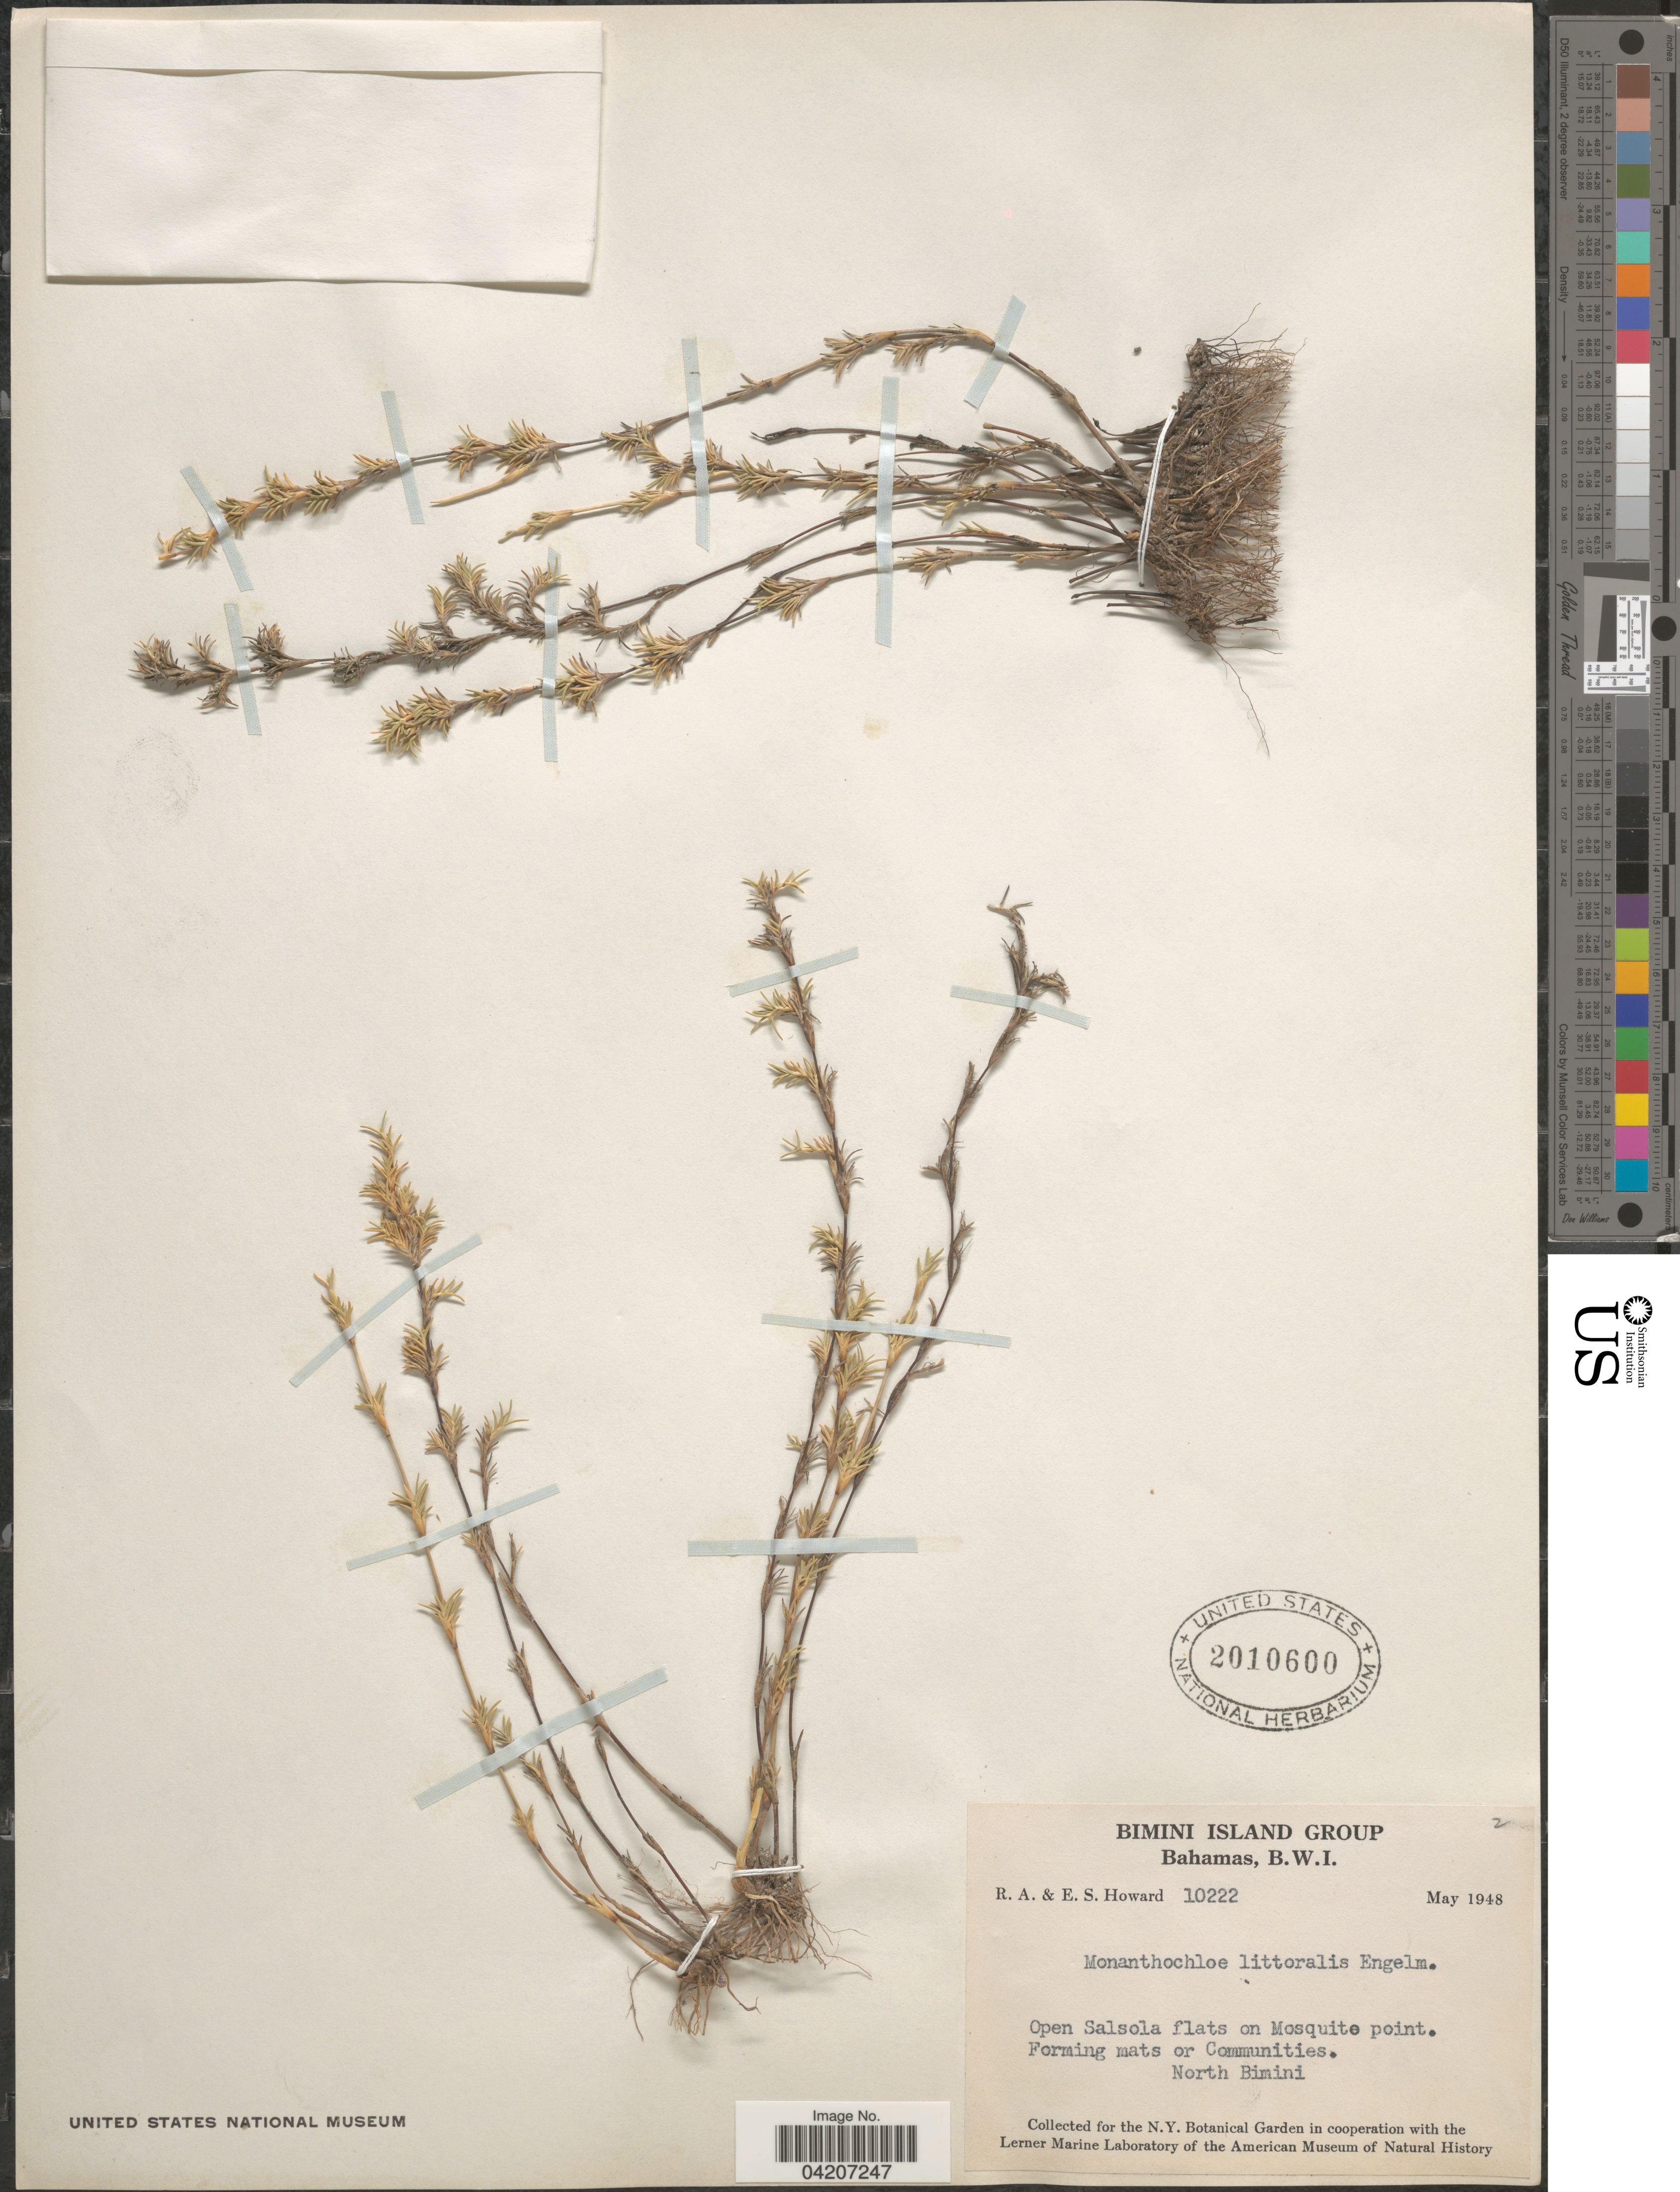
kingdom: Plantae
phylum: Tracheophyta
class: Liliopsida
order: Poales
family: Poaceae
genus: Distichlis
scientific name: Distichlis littoralis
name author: (Engelm.) H.L. Bell & Columbus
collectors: R. A. Howard & E. S. Howard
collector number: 10222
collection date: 1948-05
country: Bahamas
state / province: Bimini and Cat Cay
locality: Bimini Island Group. B. W. I. Open Salsola flats on Mosquito point. North Bimini.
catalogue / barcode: US 2010600